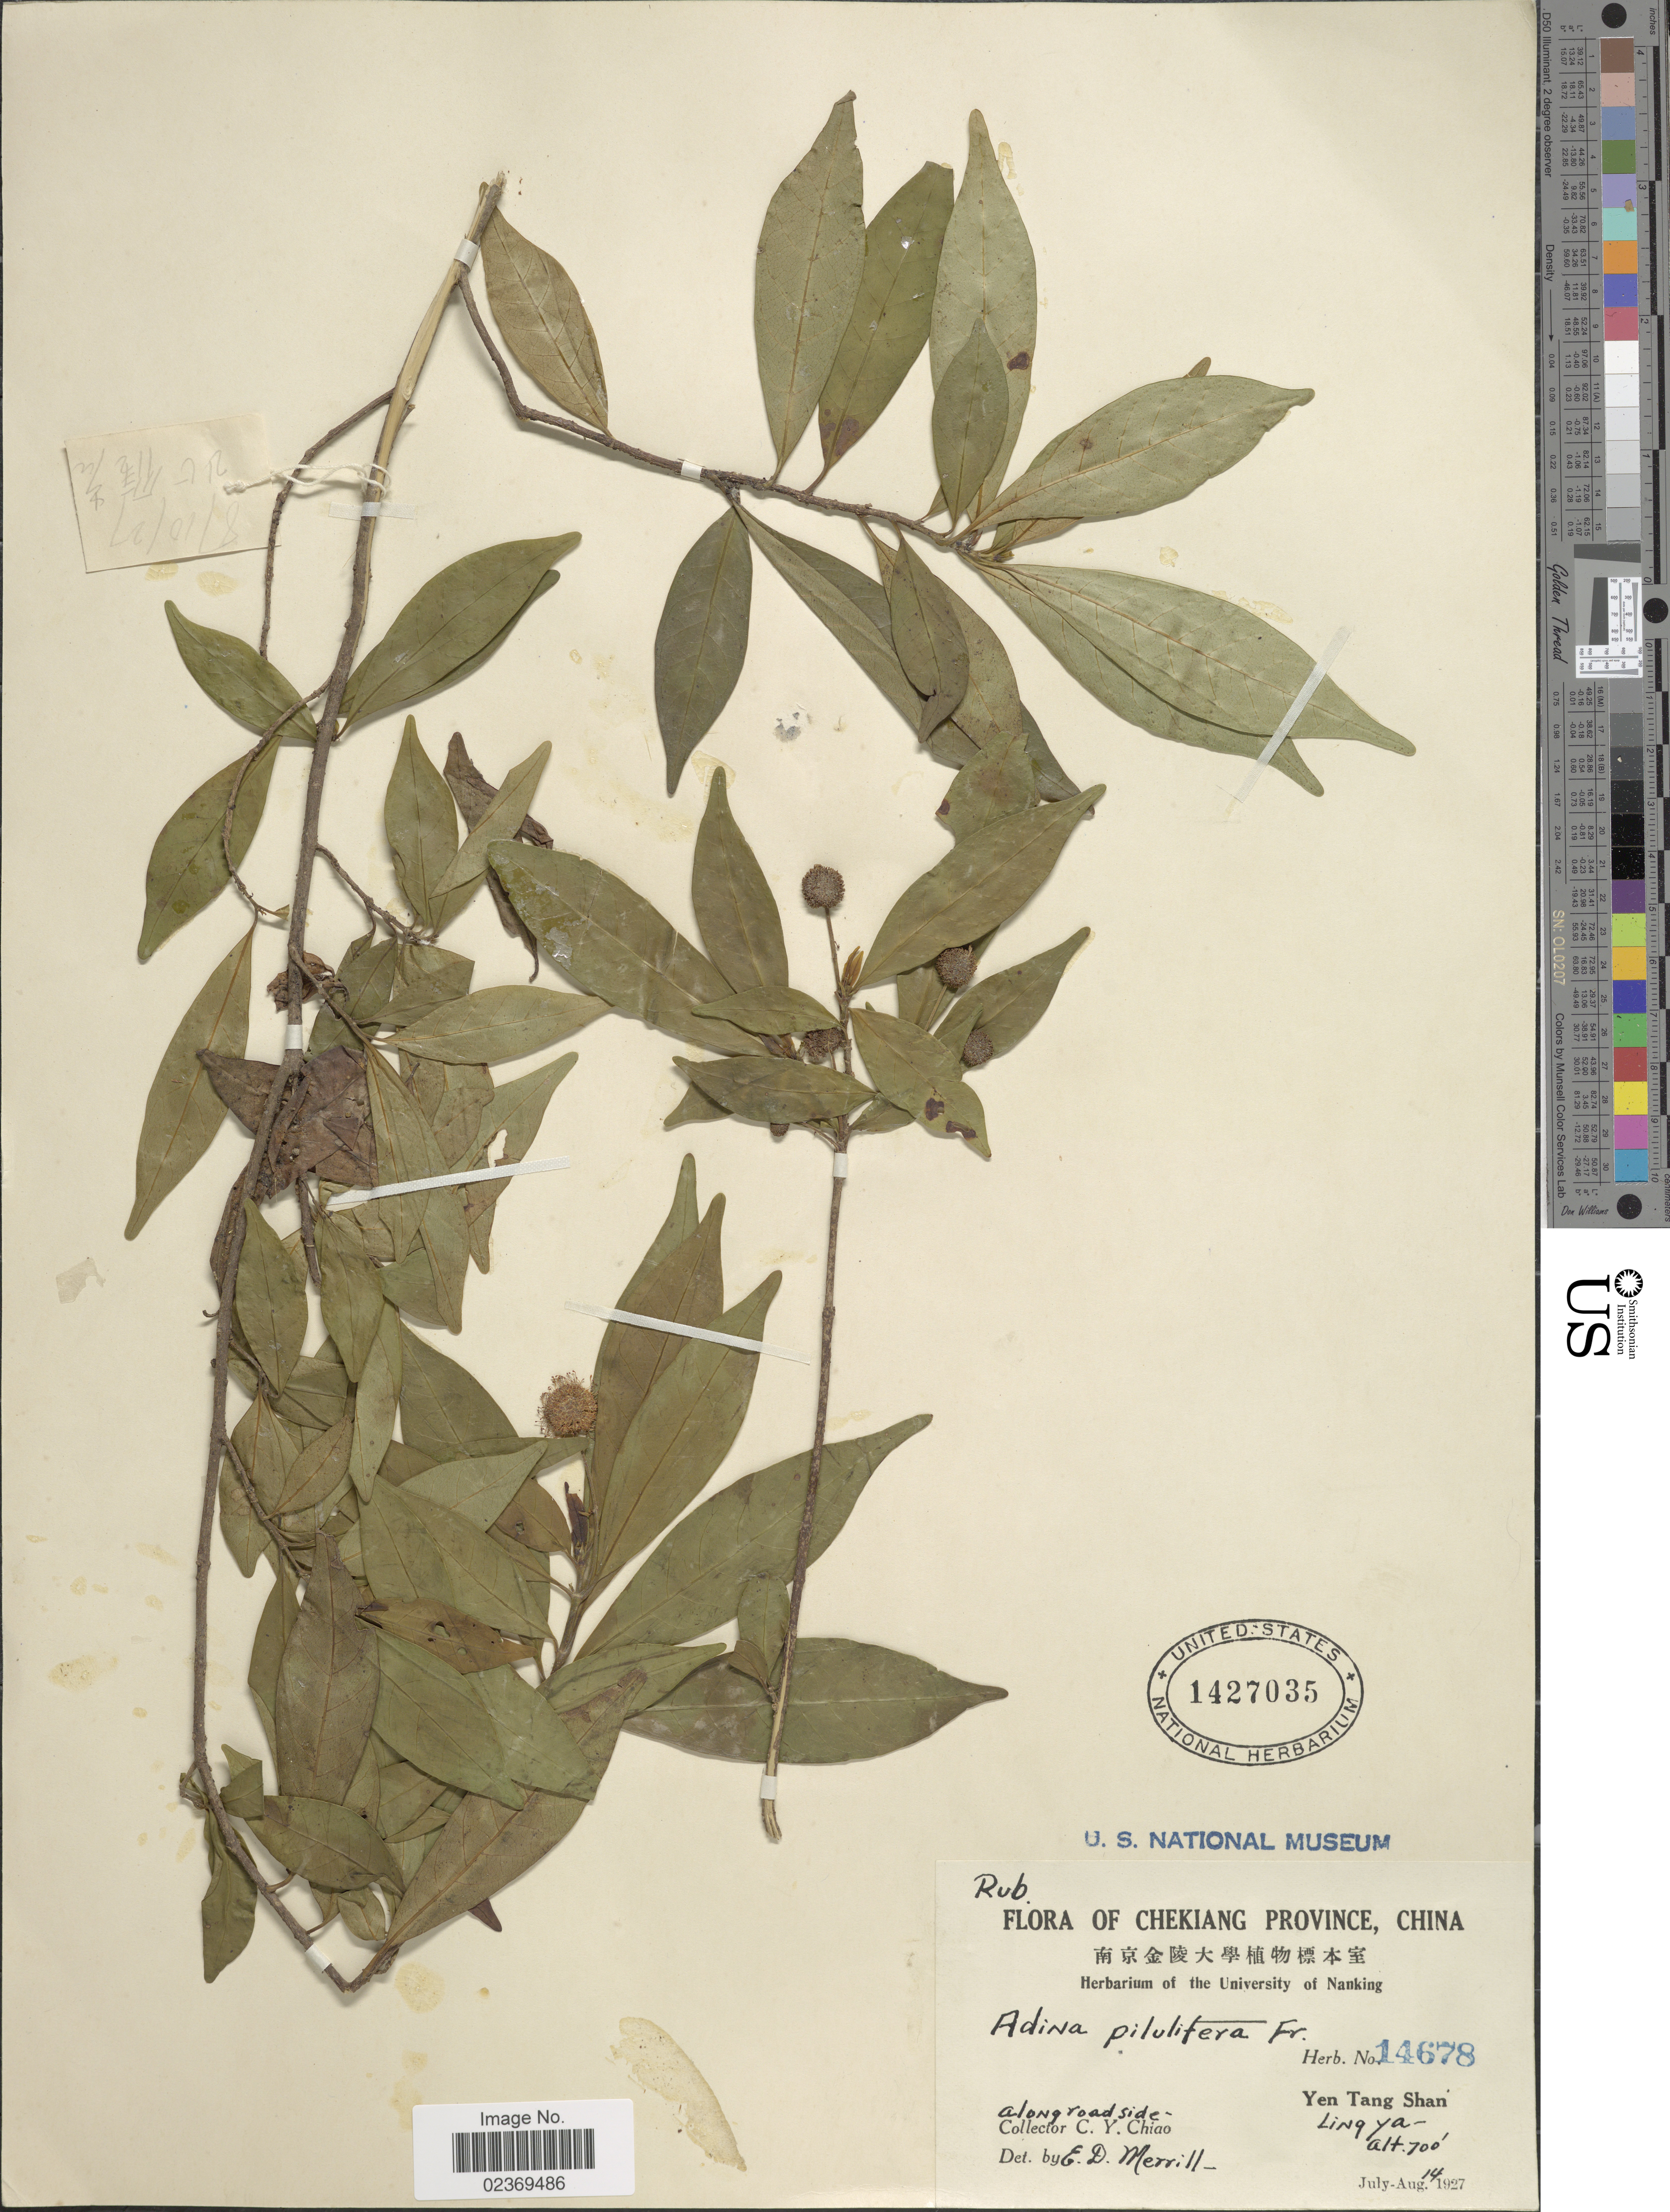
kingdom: Plantae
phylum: Tracheophyta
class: Magnoliopsida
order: Gentianales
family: Rubiaceae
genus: Adina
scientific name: Adina pilulifera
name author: (Lam.) Franch. & Drake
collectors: C. Y. Chiao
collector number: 14678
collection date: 1927-07/1927-08-14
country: China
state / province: Zhejiang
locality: Chekiang Province, along roadside, Yen Tang Shan.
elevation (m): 213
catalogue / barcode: US 1427035